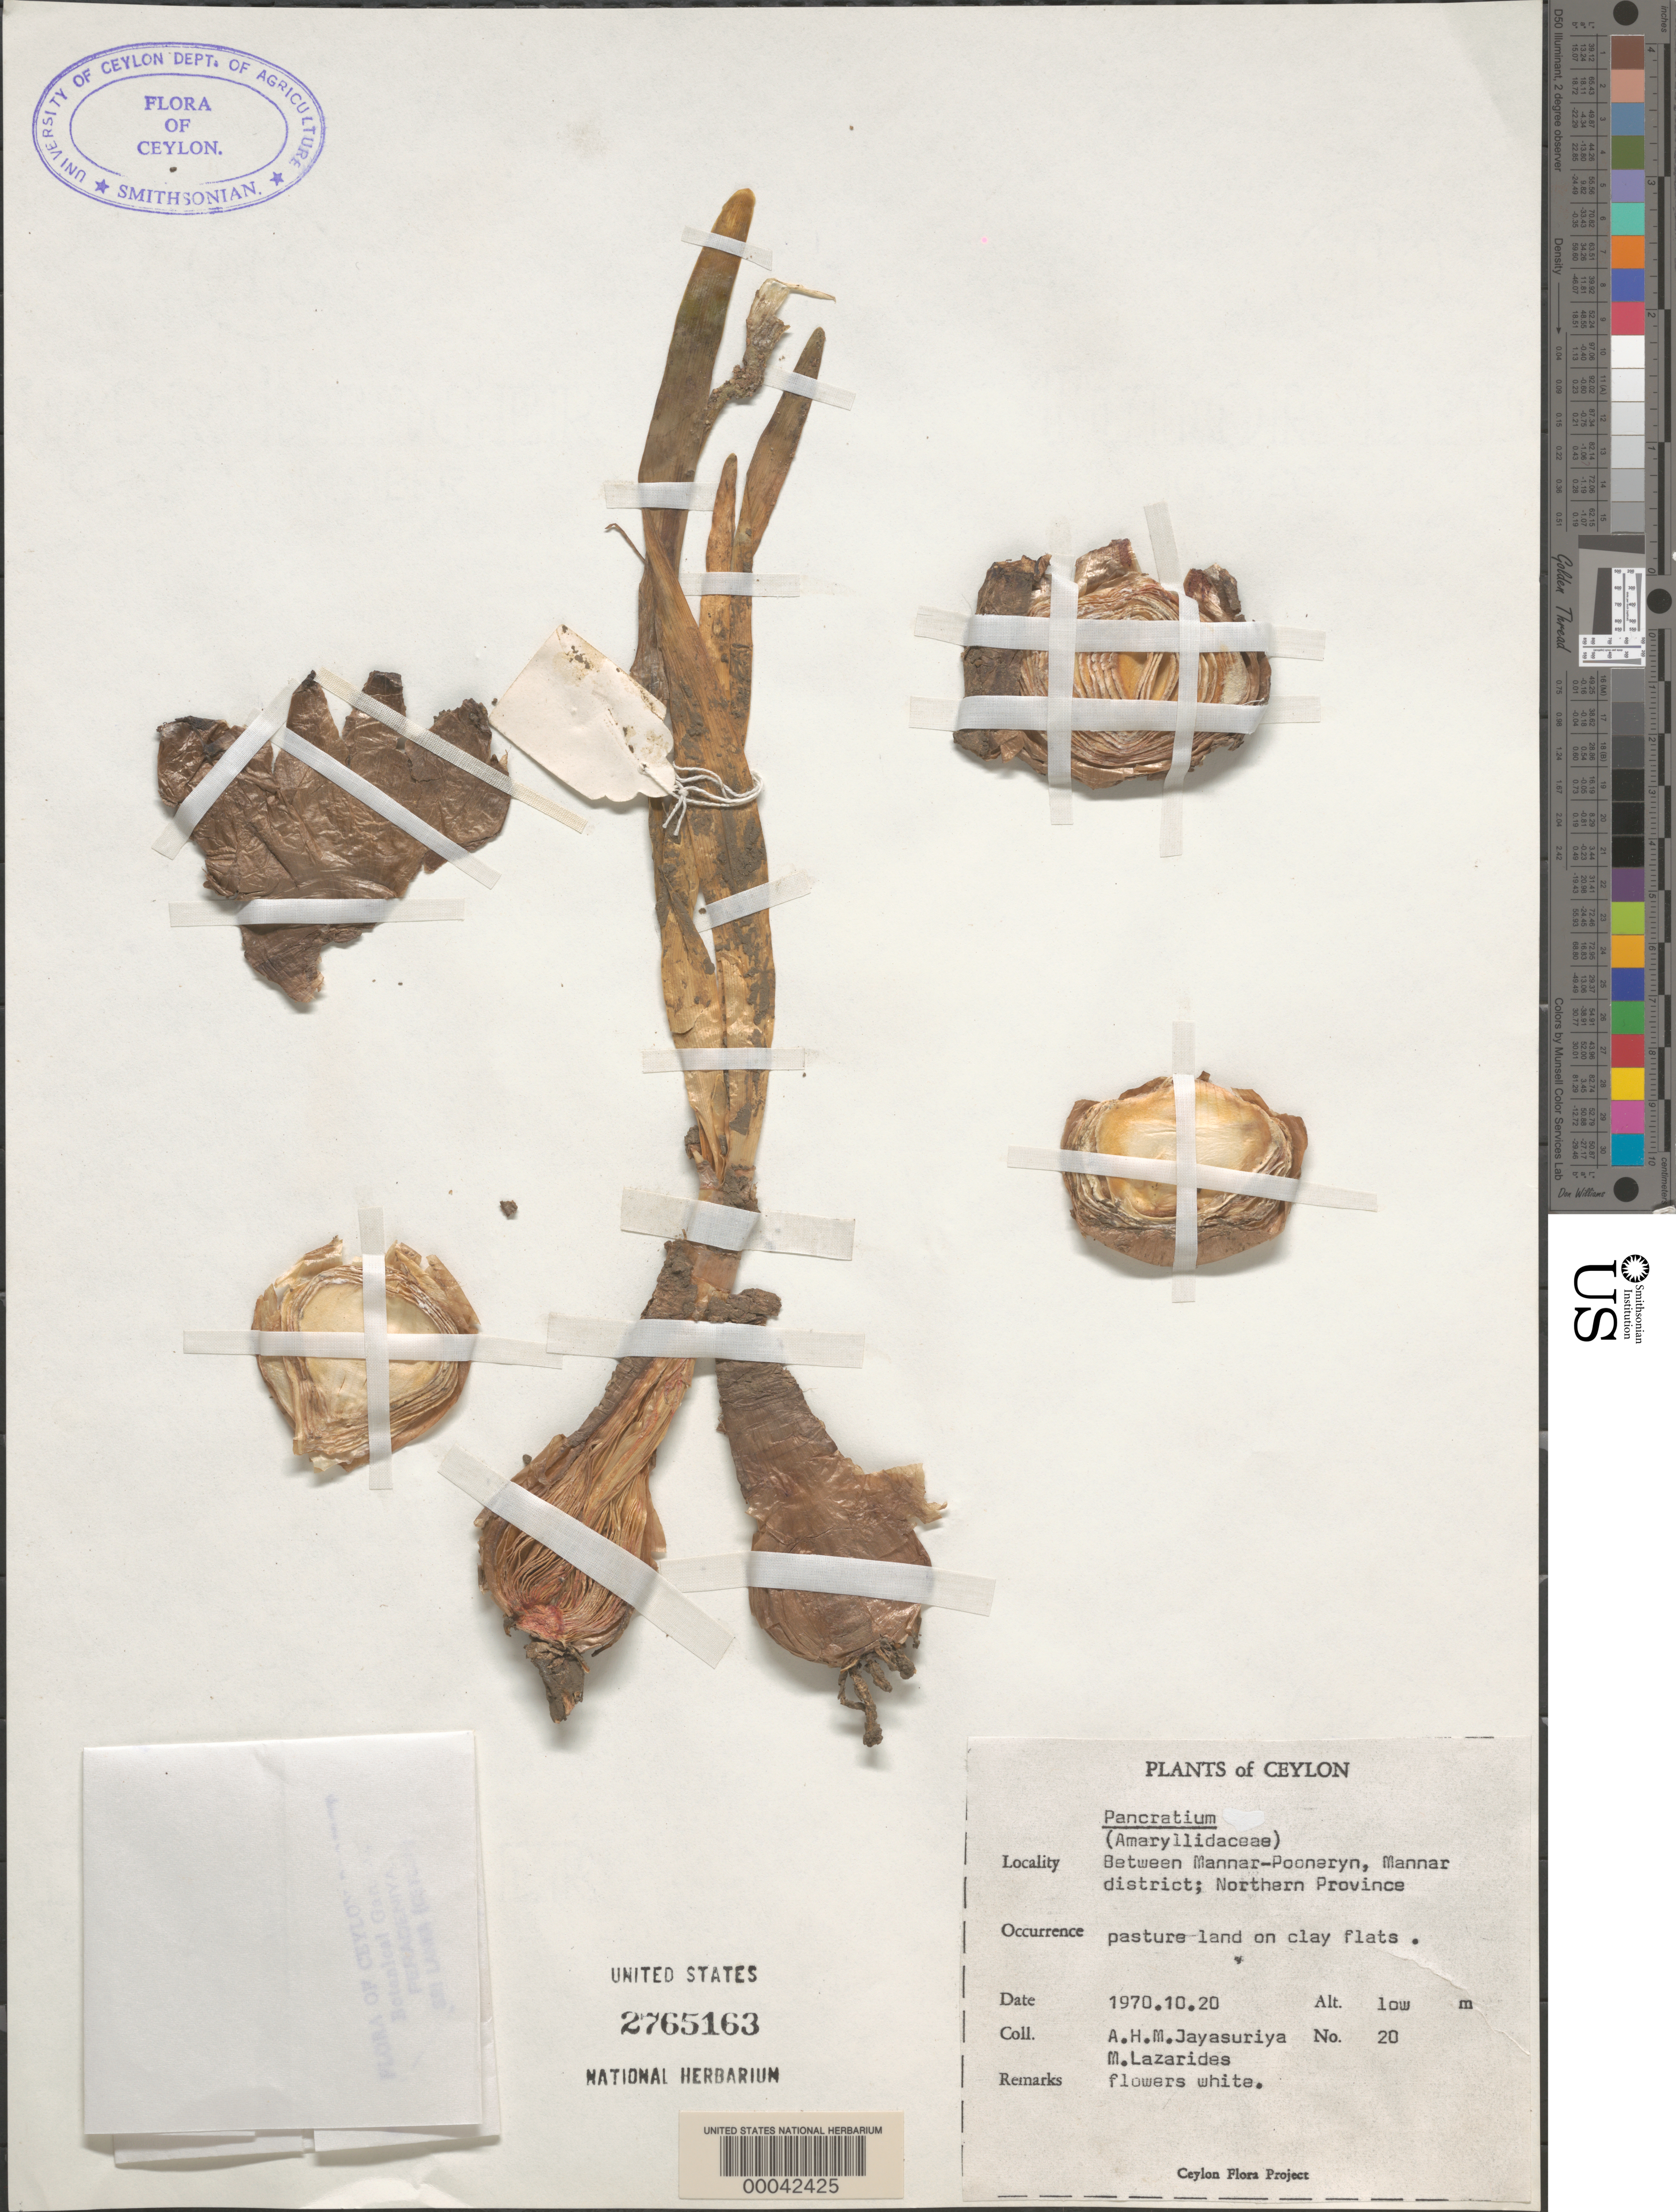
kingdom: Plantae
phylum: Tracheophyta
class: Liliopsida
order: Asparagales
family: Amaryllidaceae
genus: Pancratium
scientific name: Pancratium sp.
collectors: A. H. Jayasuriya & M. Lazarides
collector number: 20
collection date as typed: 20 Oct 1970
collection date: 1970-10-20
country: Sri Lanka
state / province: Northern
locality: Between mannar-poonaryn, mannar district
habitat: Pasture land on clay flats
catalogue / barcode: US 2765163